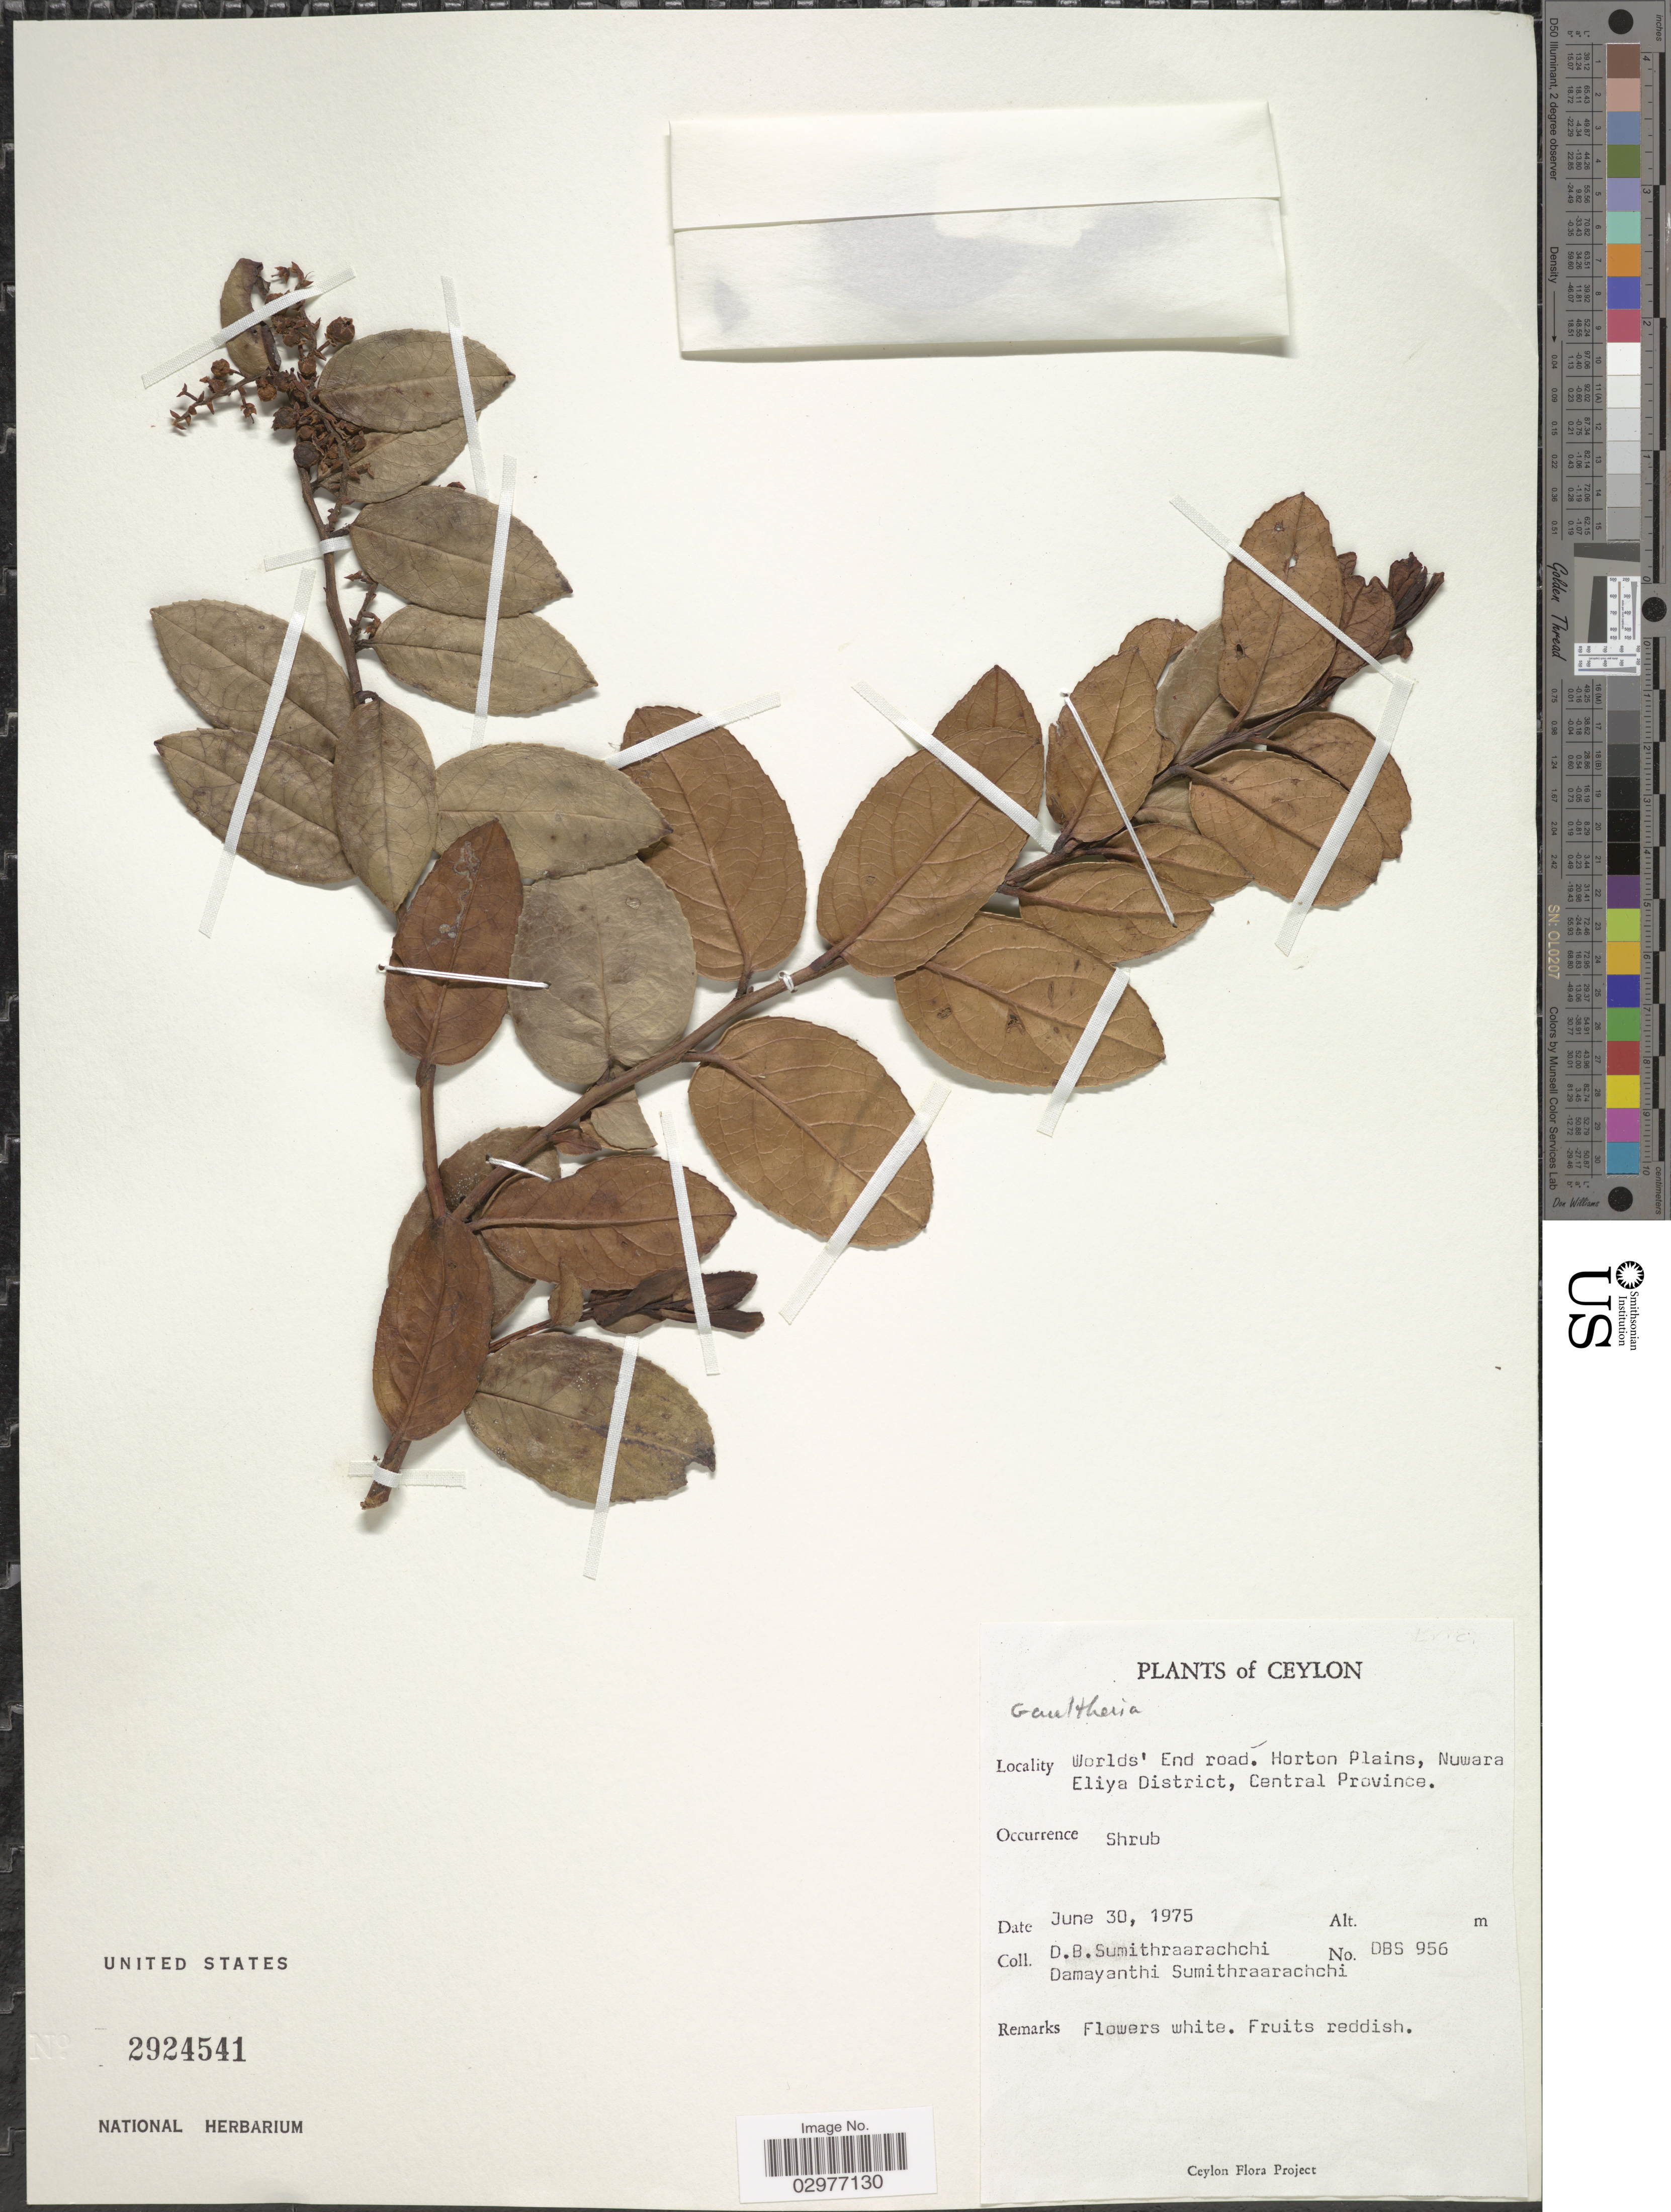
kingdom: Plantae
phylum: Tracheophyta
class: Magnoliopsida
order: Ericales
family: Ericaceae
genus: Gaultheria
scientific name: Gaultheria leschenaultii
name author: DC.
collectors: D. B. Sumithraarachchi & D. Sumithraarachchi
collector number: DBS 956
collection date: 1975-06-30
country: Sri Lanka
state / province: Central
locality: Worlds' End road. Horton Plains, Nuwara Eliya District.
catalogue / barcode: US 2924541